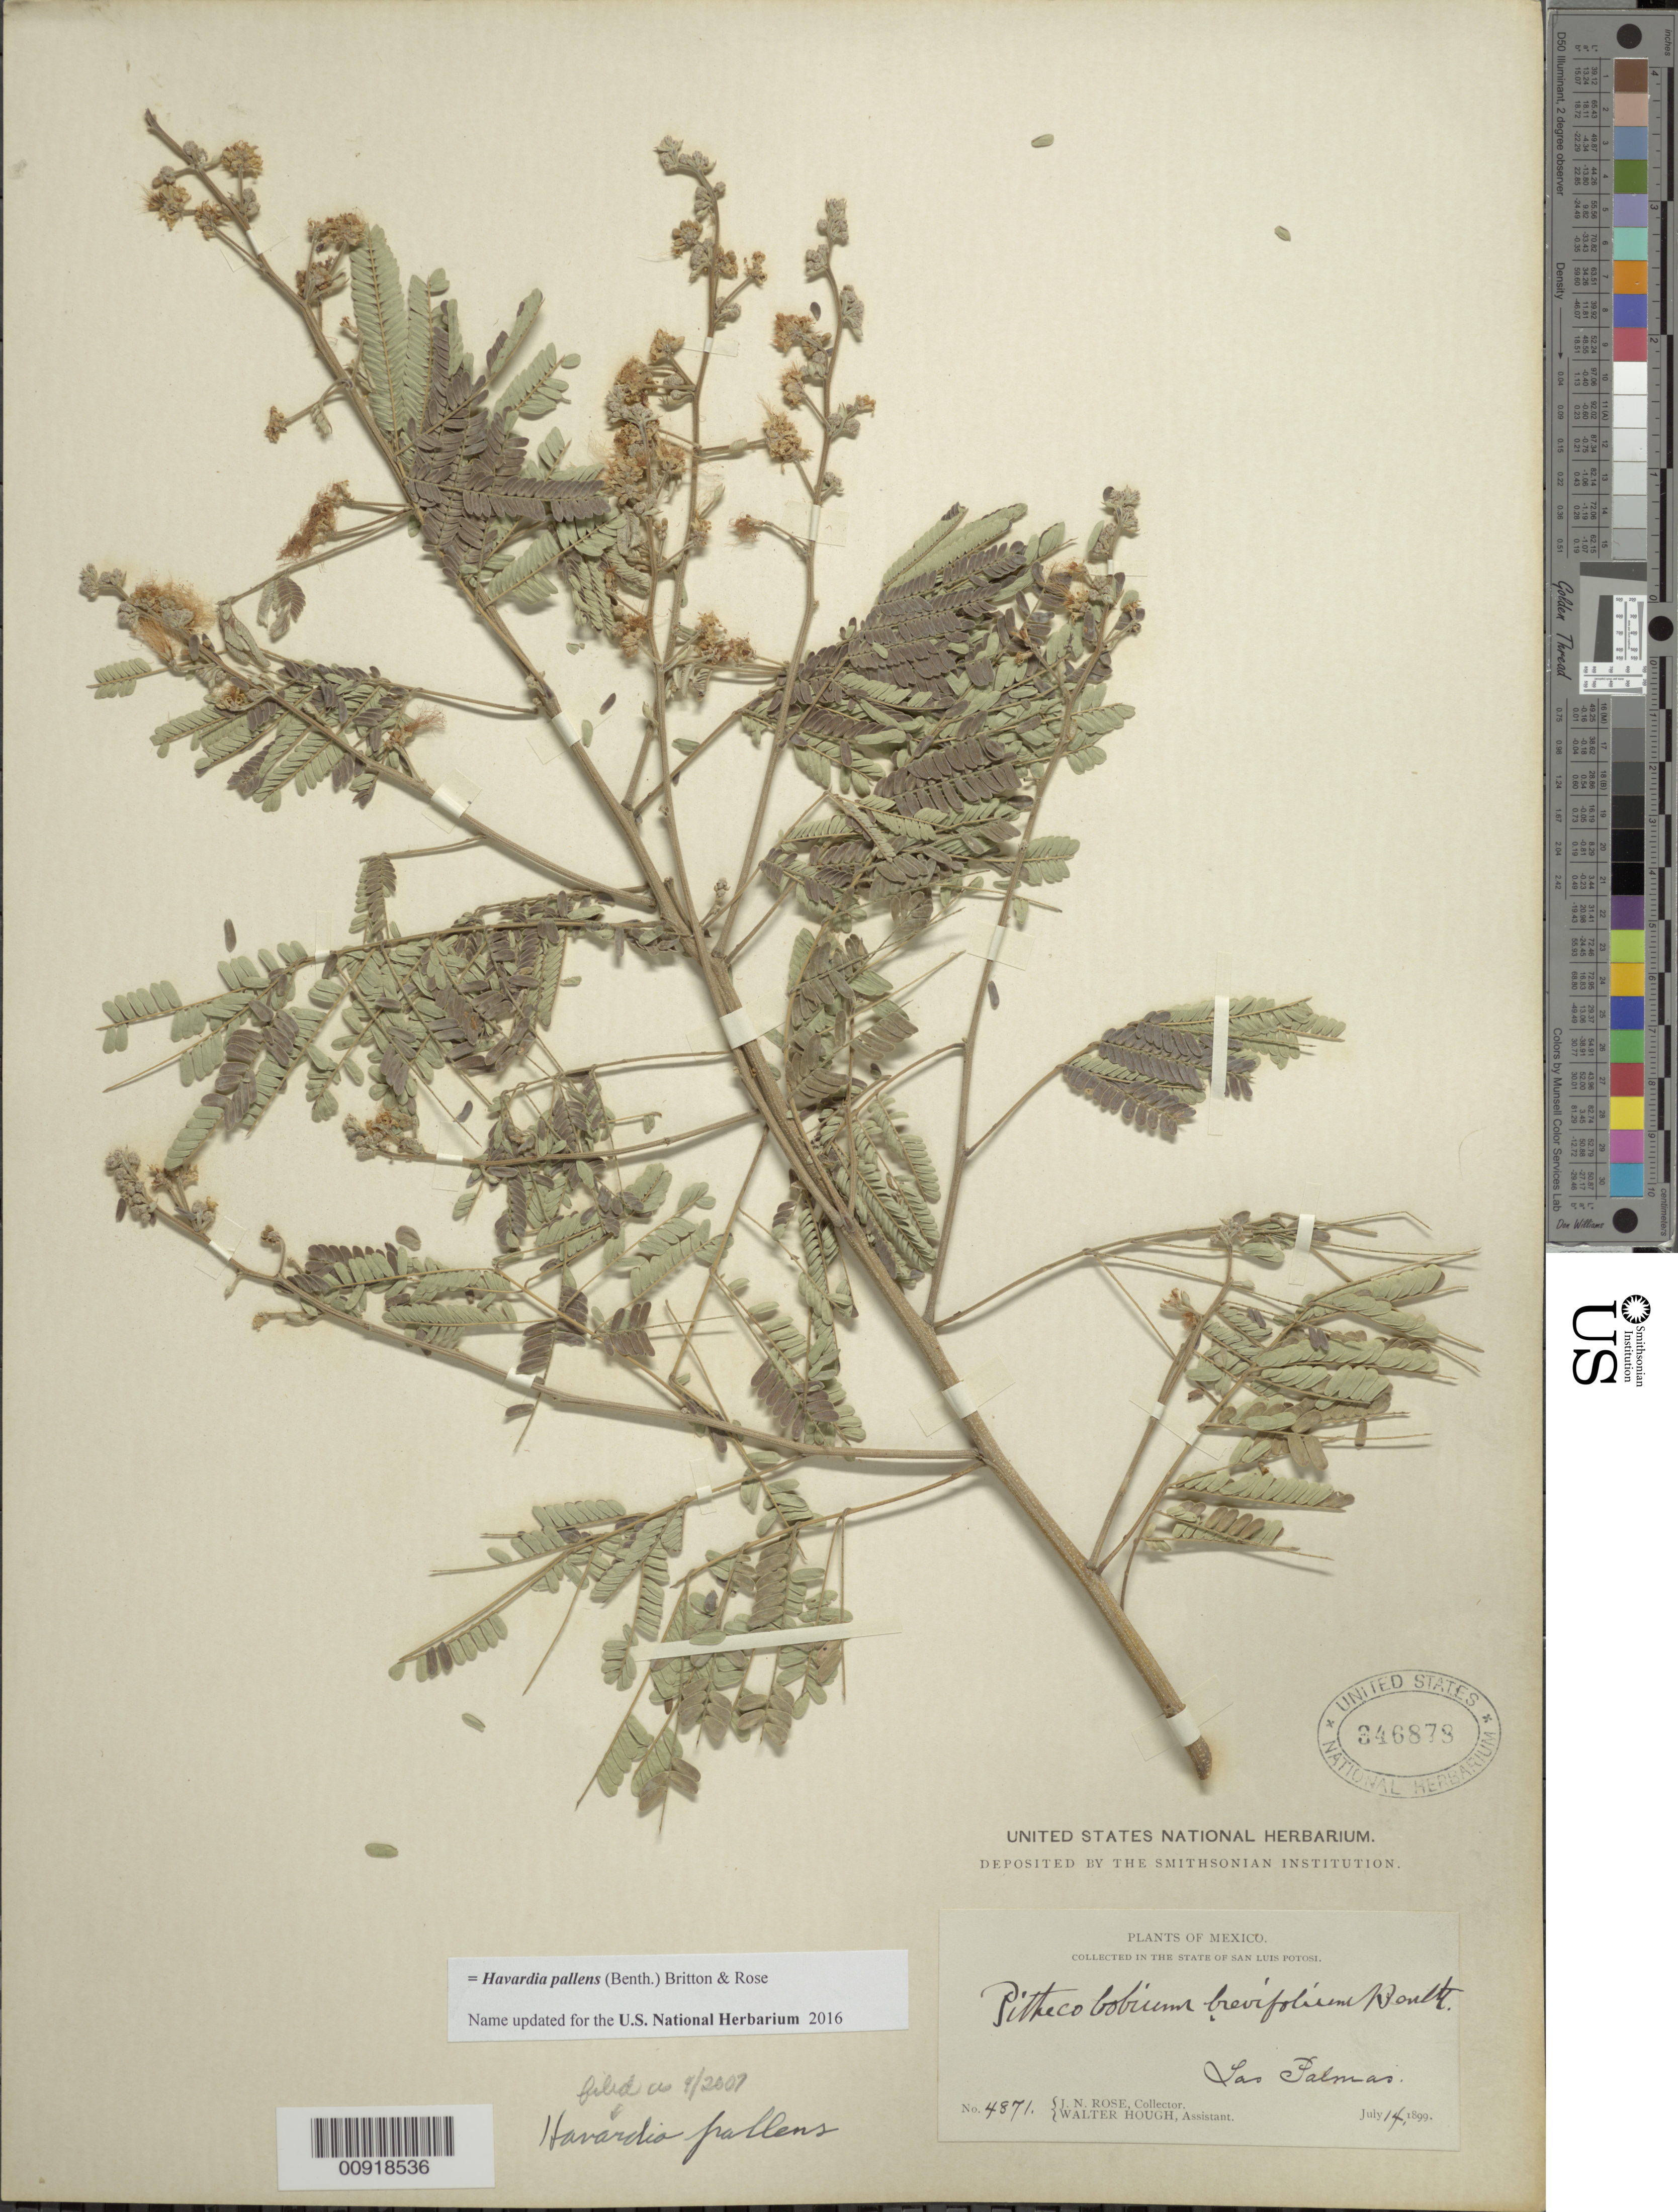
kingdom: Plantae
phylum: Tracheophyta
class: Magnoliopsida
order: Fabales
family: Fabaceae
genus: Havardia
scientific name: Havardia pallens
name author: (Benth.) Britton & Rose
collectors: J. N. Rose & W. Hough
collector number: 4871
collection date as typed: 14 Jul 1899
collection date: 1899-07-14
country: Mexico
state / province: San Luis Potosí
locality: Las Palmas, State of San Luis Potosí.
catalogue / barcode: US 346878